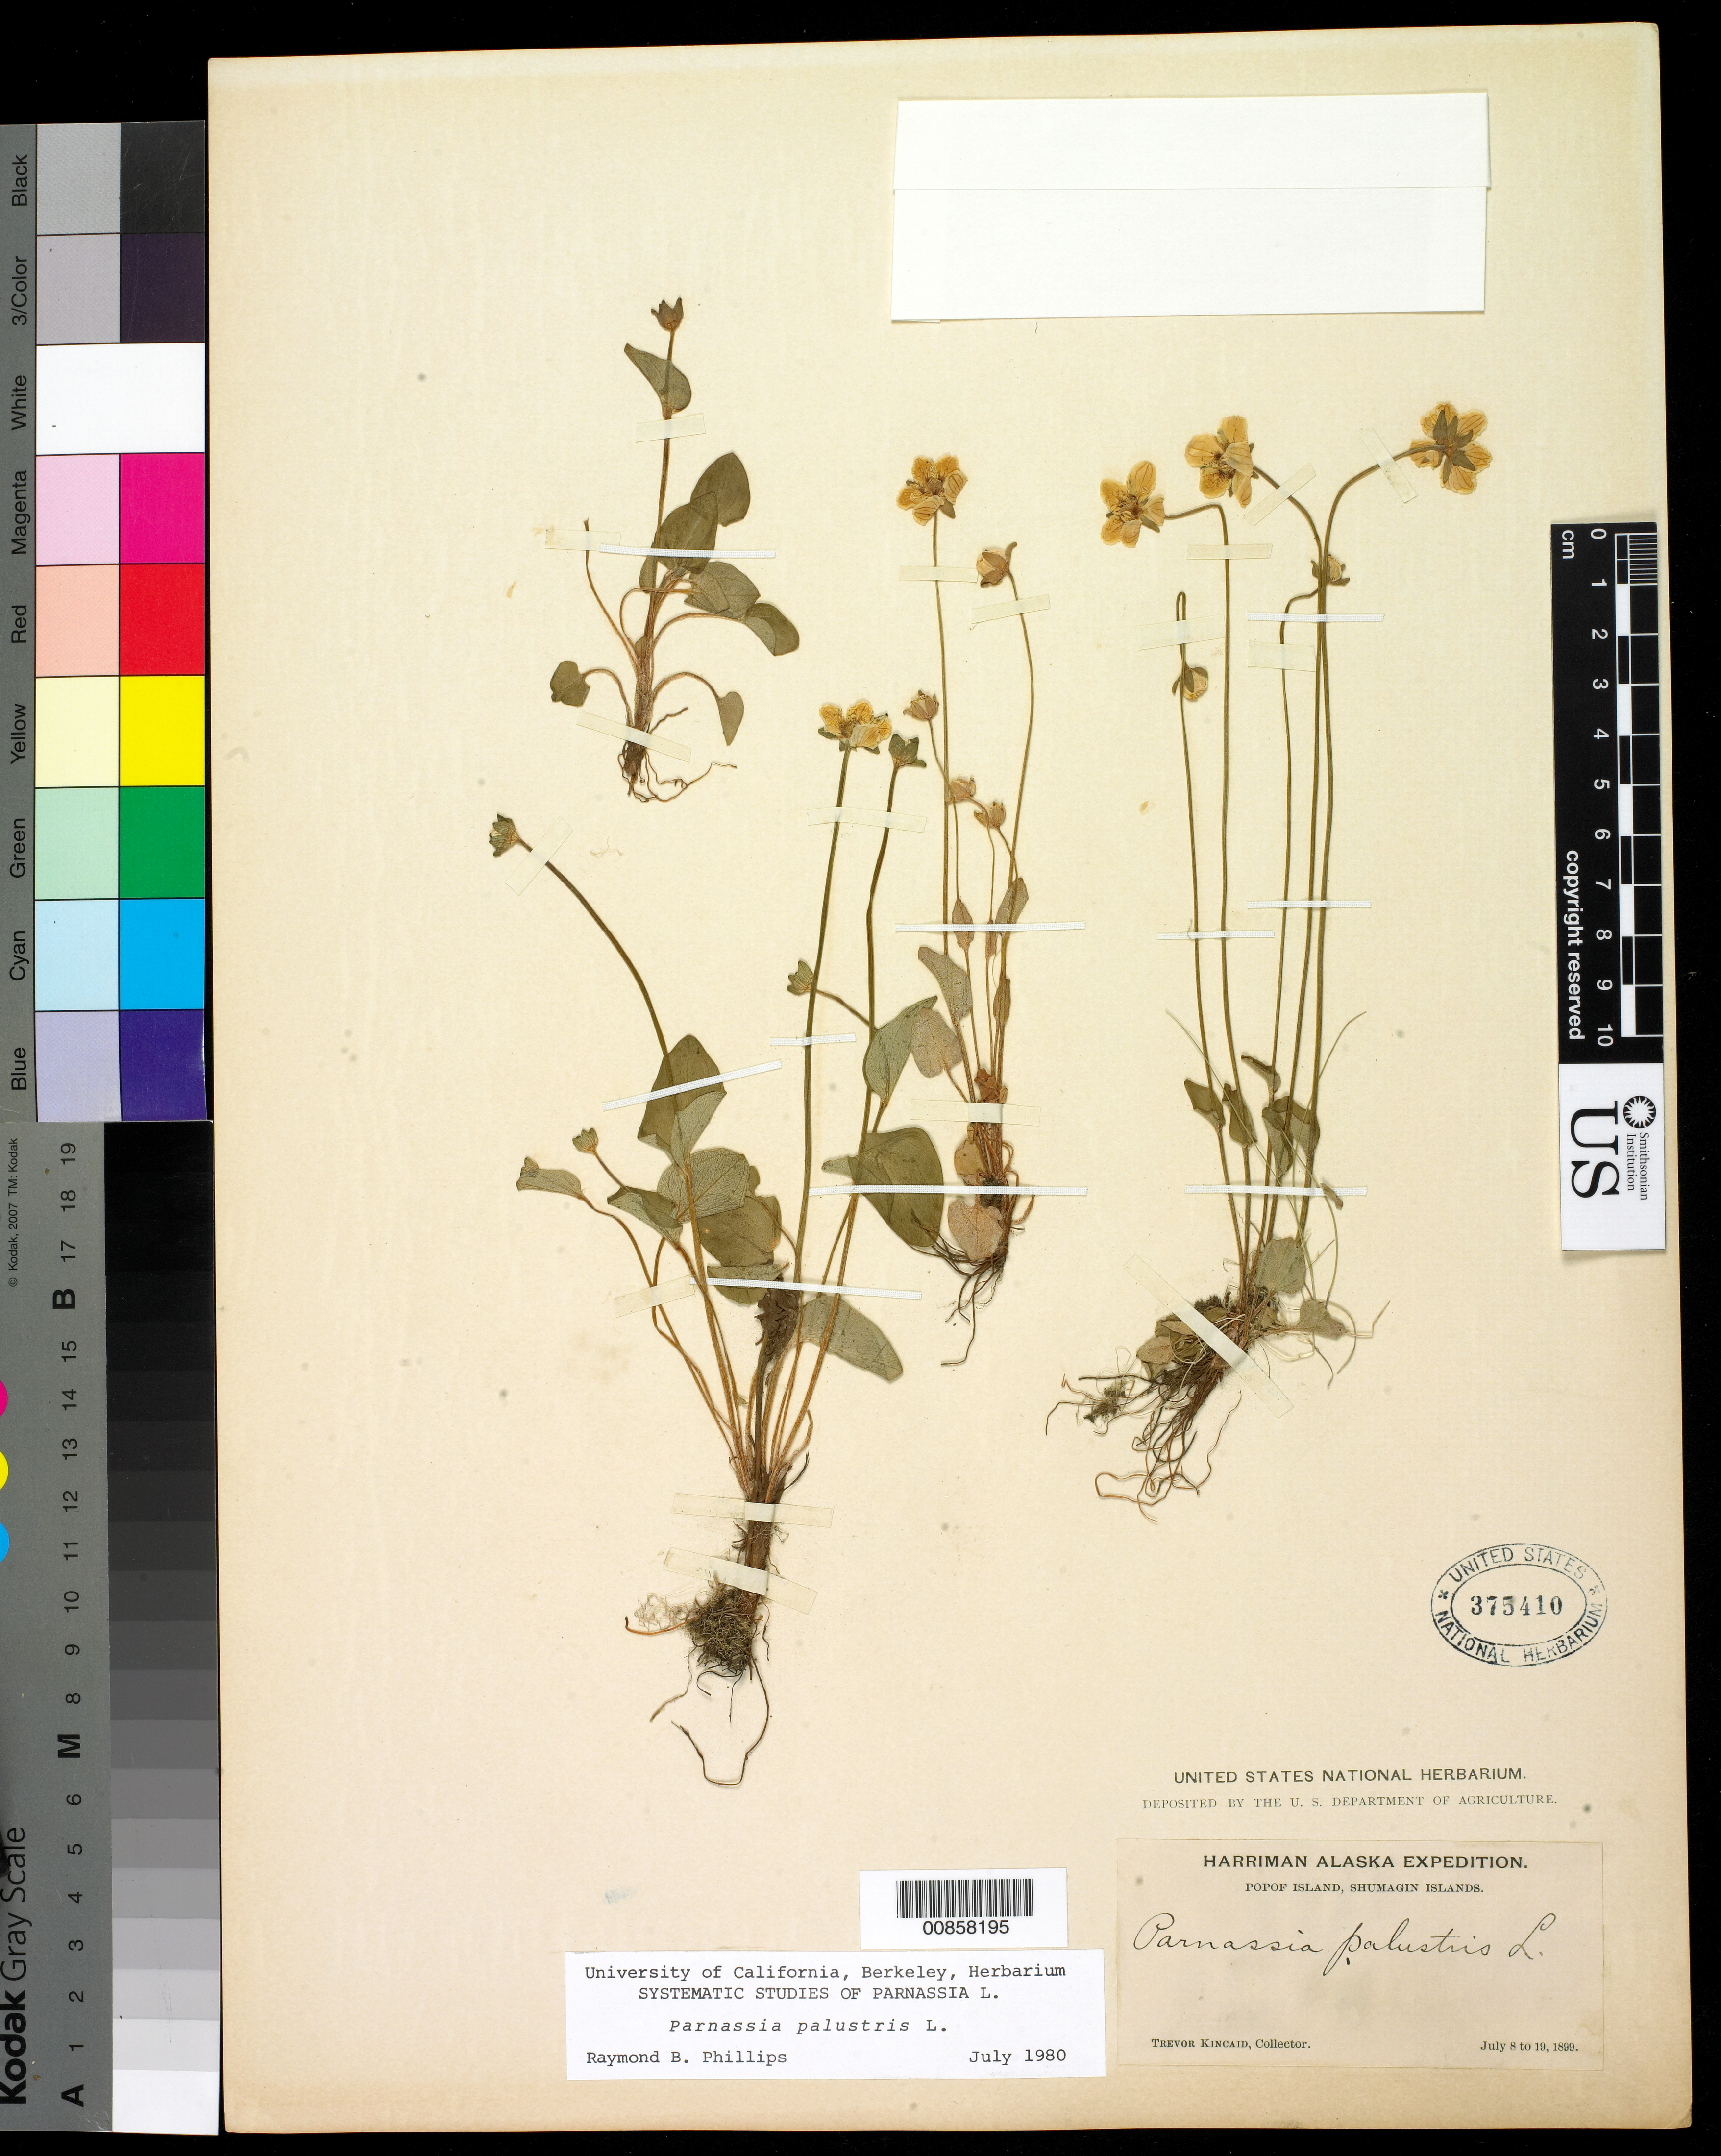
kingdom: Plantae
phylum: Tracheophyta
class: Magnoliopsida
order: Celastrales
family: Parnassiaceae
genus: Parnassia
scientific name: Parnassia palustris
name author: L.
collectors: T. C. Kincaid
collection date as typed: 08 Jul 1899 to 19 Jul 1899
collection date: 1899-07-08/1899-07-19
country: United States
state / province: Alaska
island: Popof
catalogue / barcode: US 375410